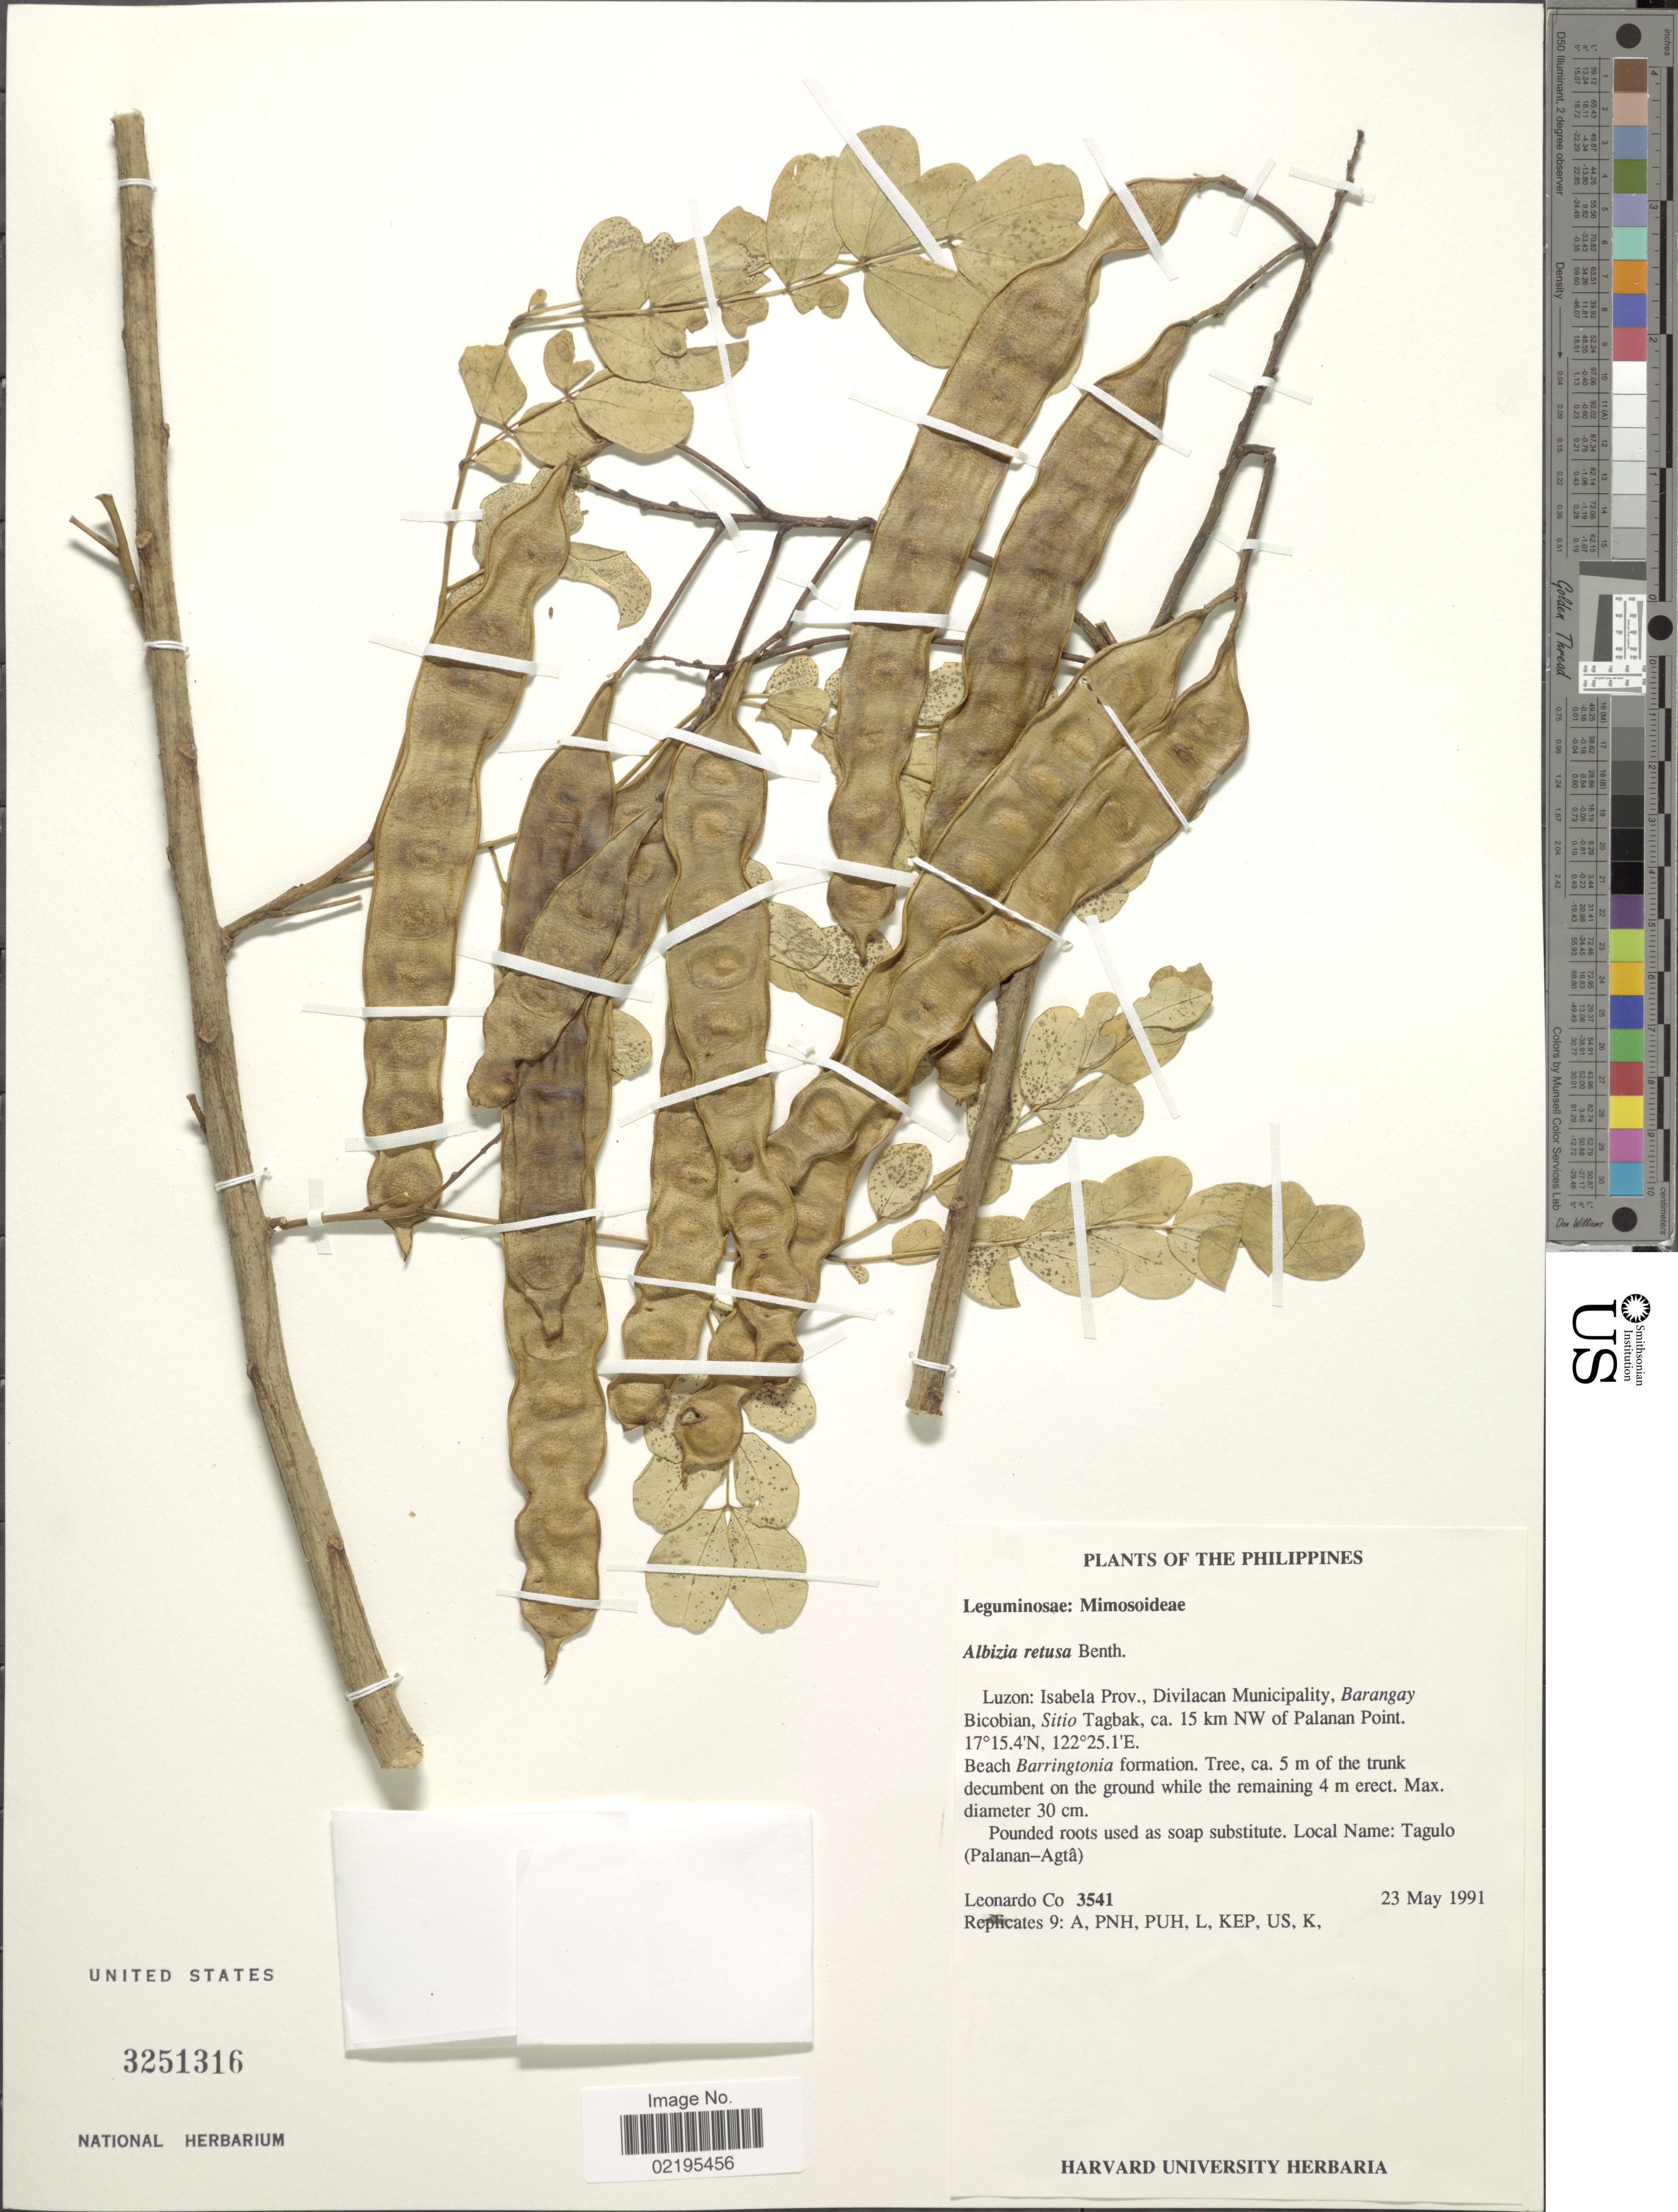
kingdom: Plantae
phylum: Tracheophyta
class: Magnoliopsida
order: Fabales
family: Fabaceae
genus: Albizia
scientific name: Albizia retusa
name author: Benth.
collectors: L. Co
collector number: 3541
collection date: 1991-05-23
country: Philippines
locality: Luzon: Isabela Prov., Divilacan, Municipality Barangay Bicobian, Sitio Tagbak, ca. 15 km NW of Palanan Point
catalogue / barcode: US 3251316